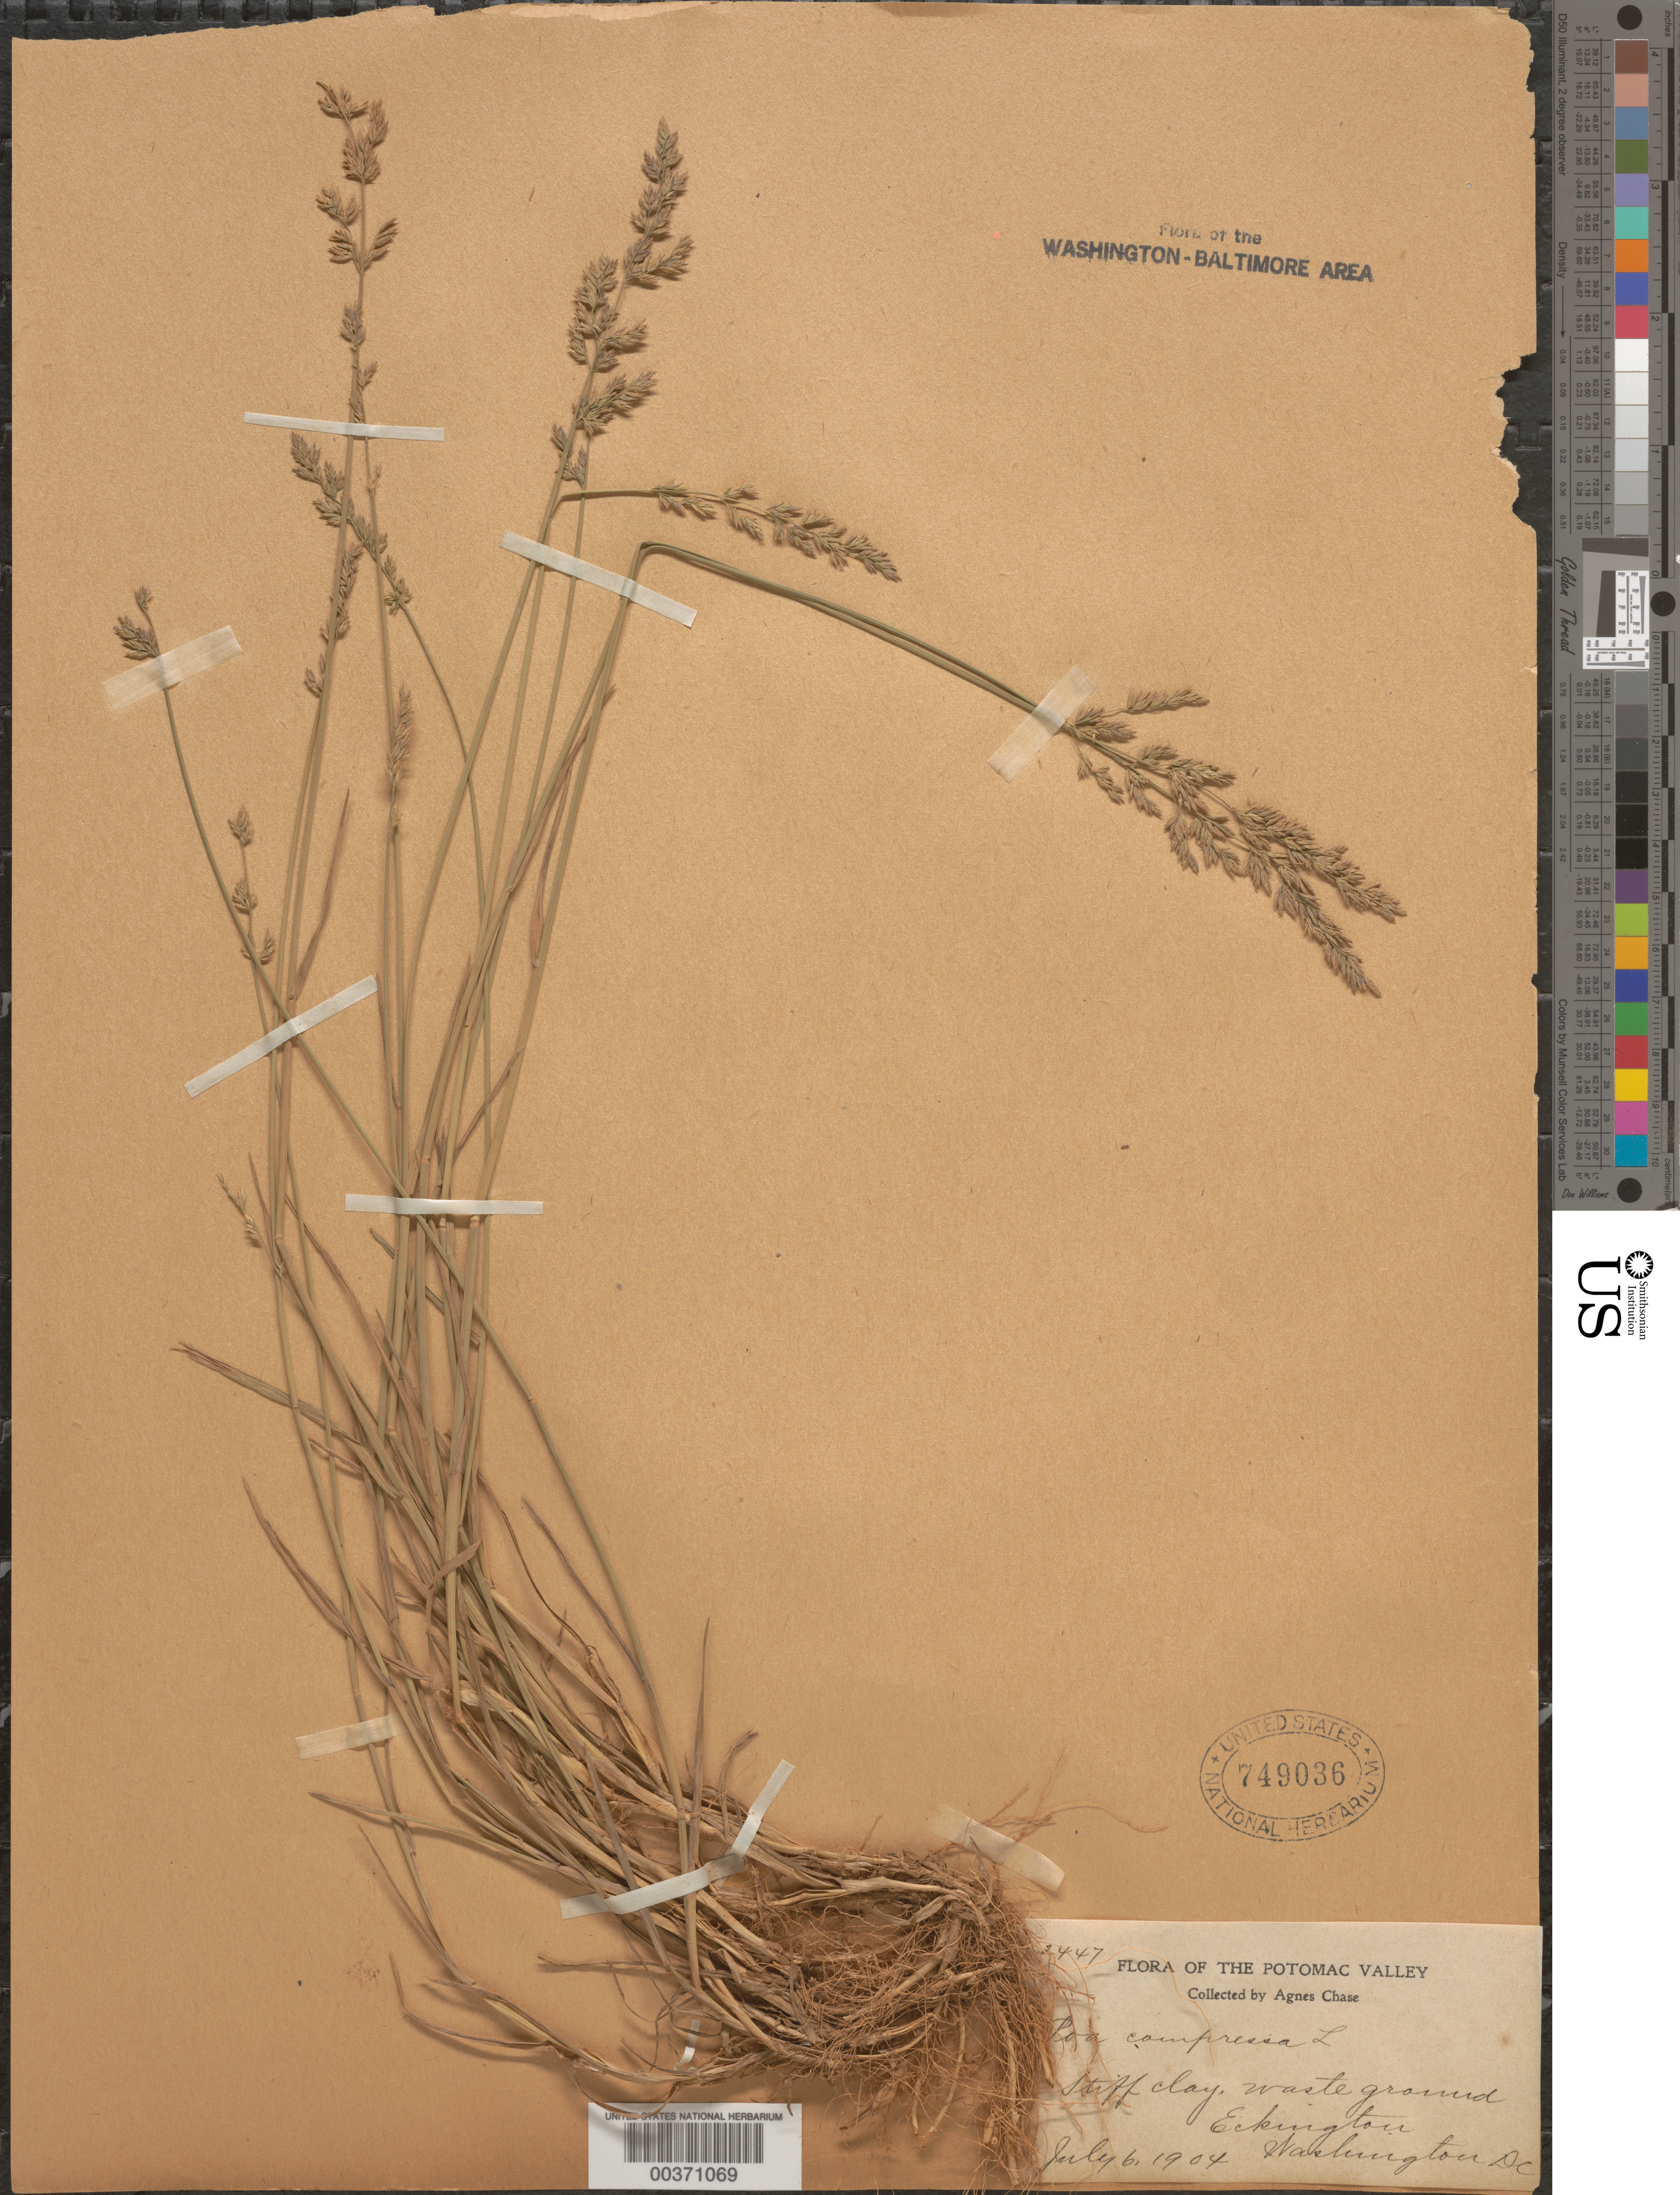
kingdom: Plantae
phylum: Tracheophyta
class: Liliopsida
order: Poales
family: Poaceae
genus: Poa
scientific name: Poa compressa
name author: L.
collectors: A. Chase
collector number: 2447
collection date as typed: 06 Jul 1904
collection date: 1904-07-06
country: United States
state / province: District of Columbia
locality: Eckington, Washington DC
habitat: Stiff clay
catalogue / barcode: US 749036